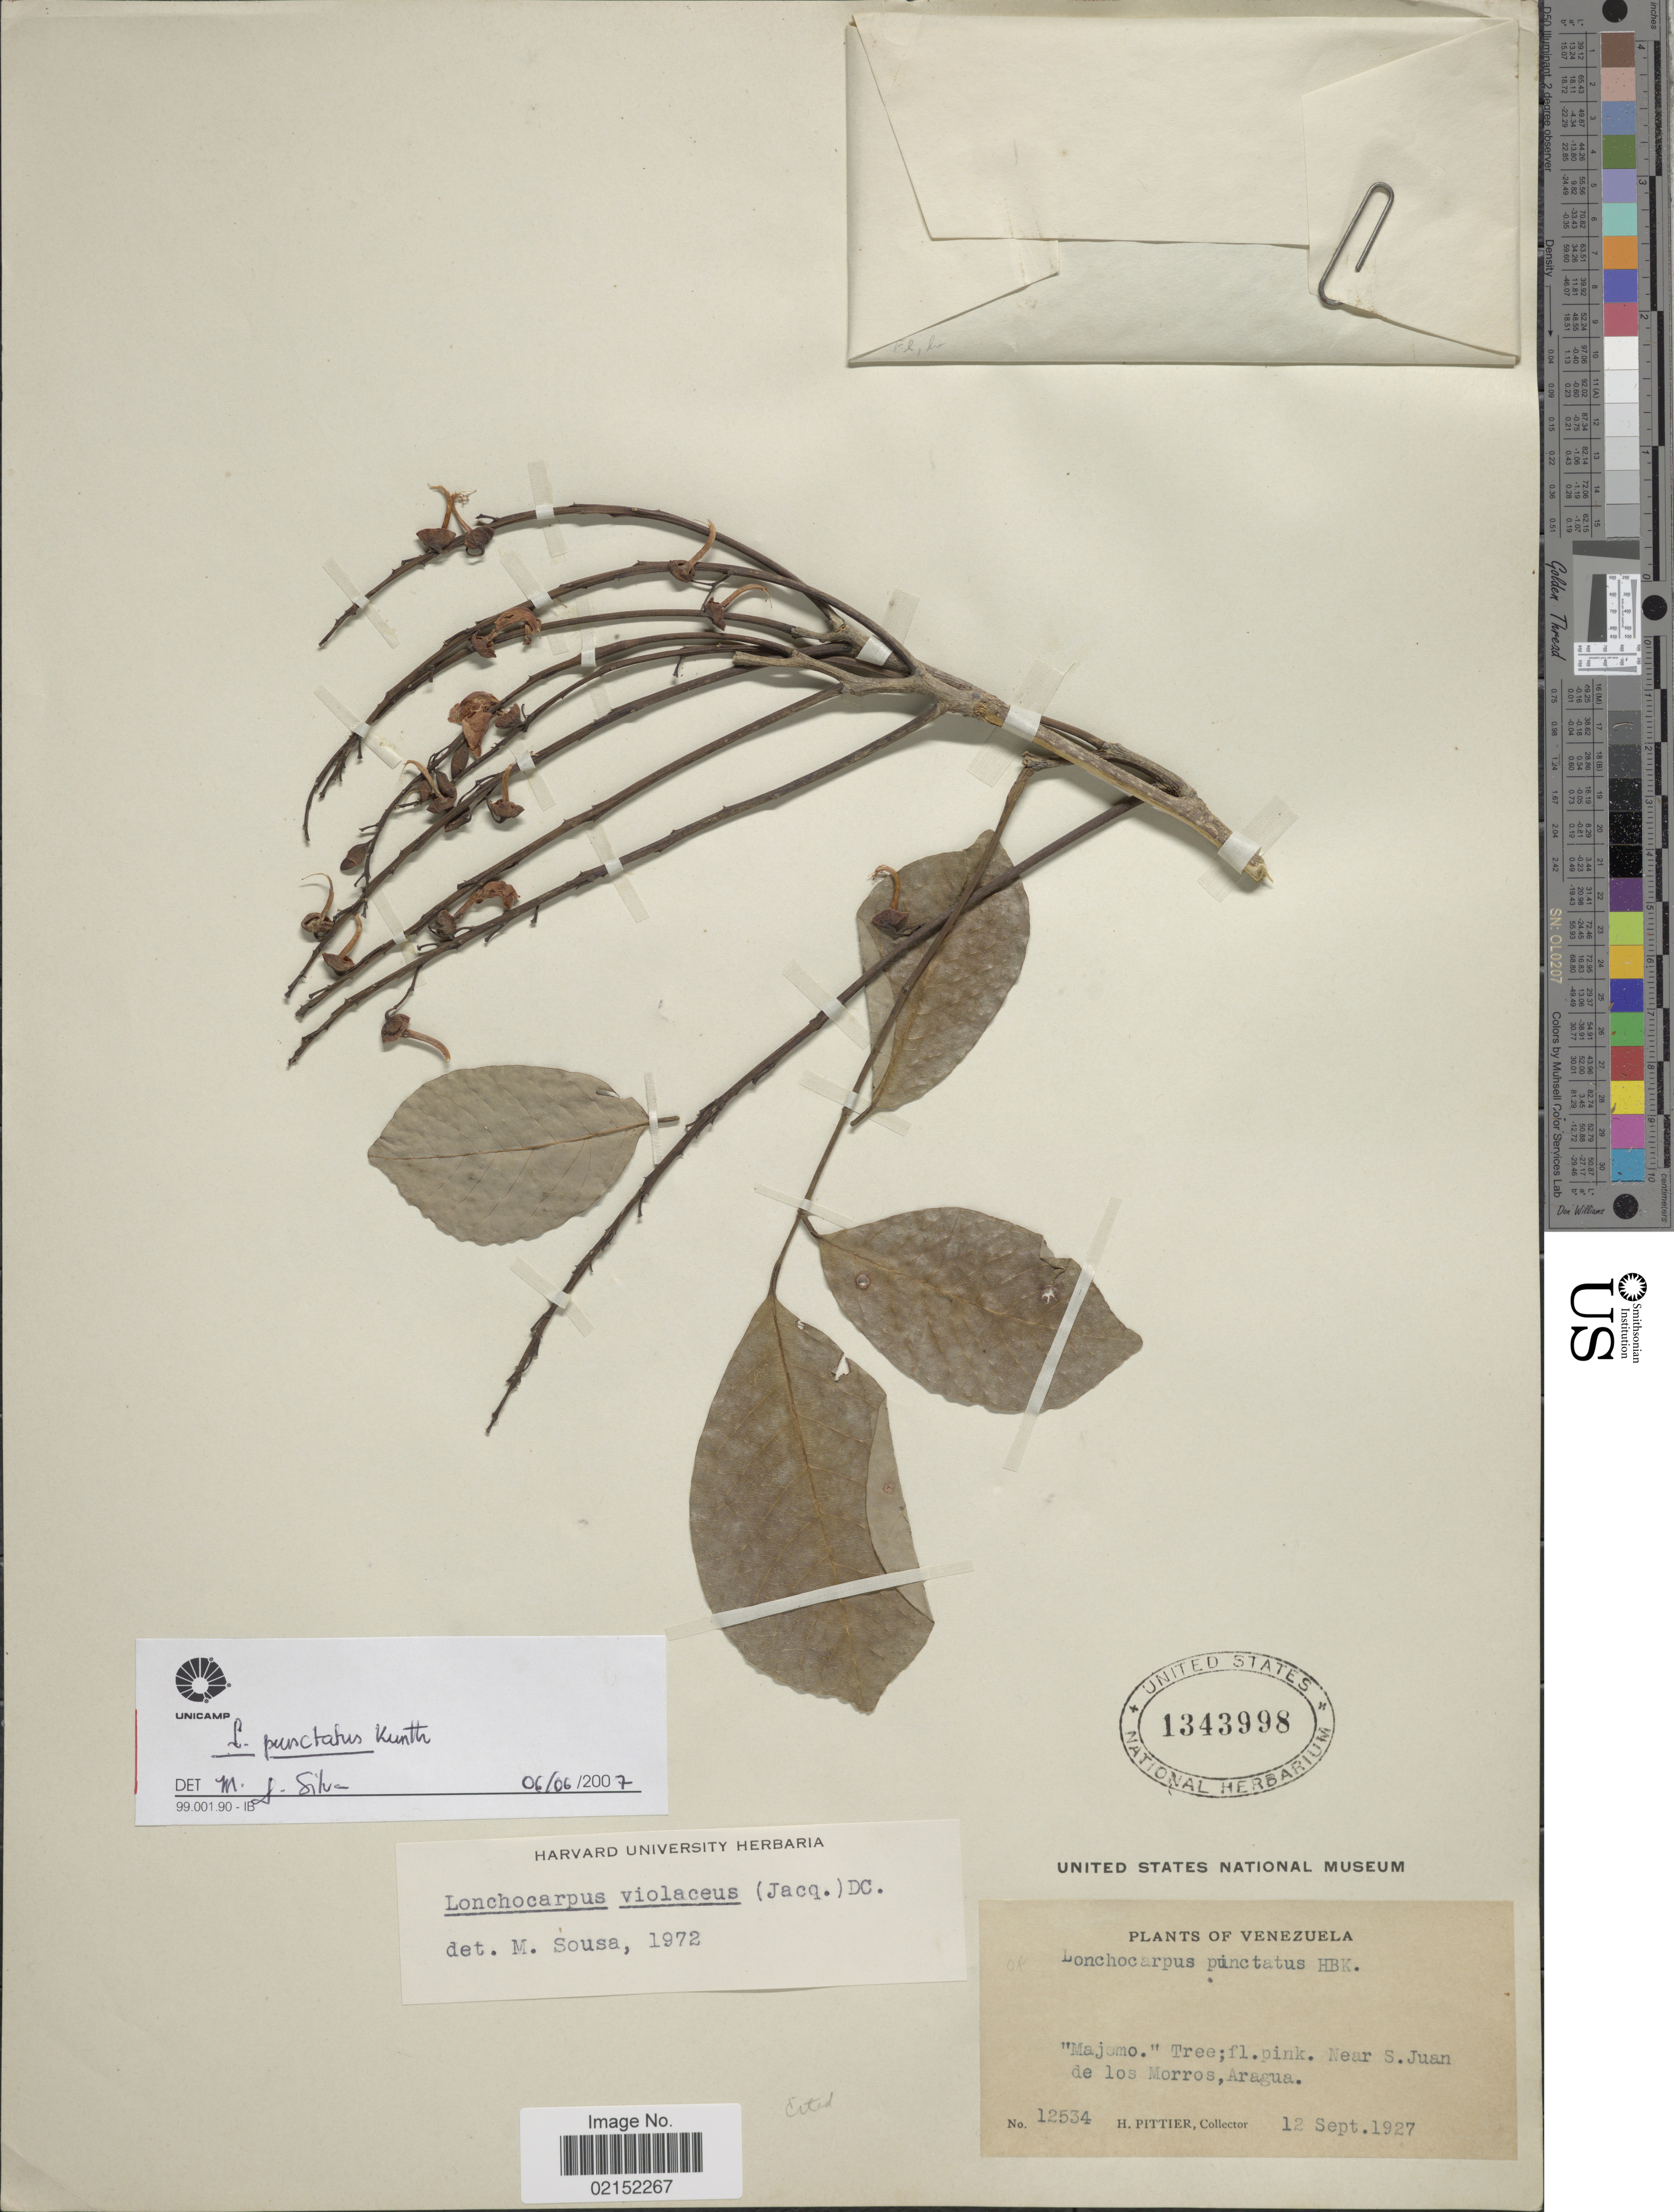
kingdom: Plantae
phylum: Tracheophyta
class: Magnoliopsida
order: Fabales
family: Fabaceae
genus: Lonchocarpus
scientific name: Lonchocarpus punctatus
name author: Kunth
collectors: H. F. Pittier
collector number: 12534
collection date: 1927-09-12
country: Venezuela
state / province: Aragua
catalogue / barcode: US 1343998